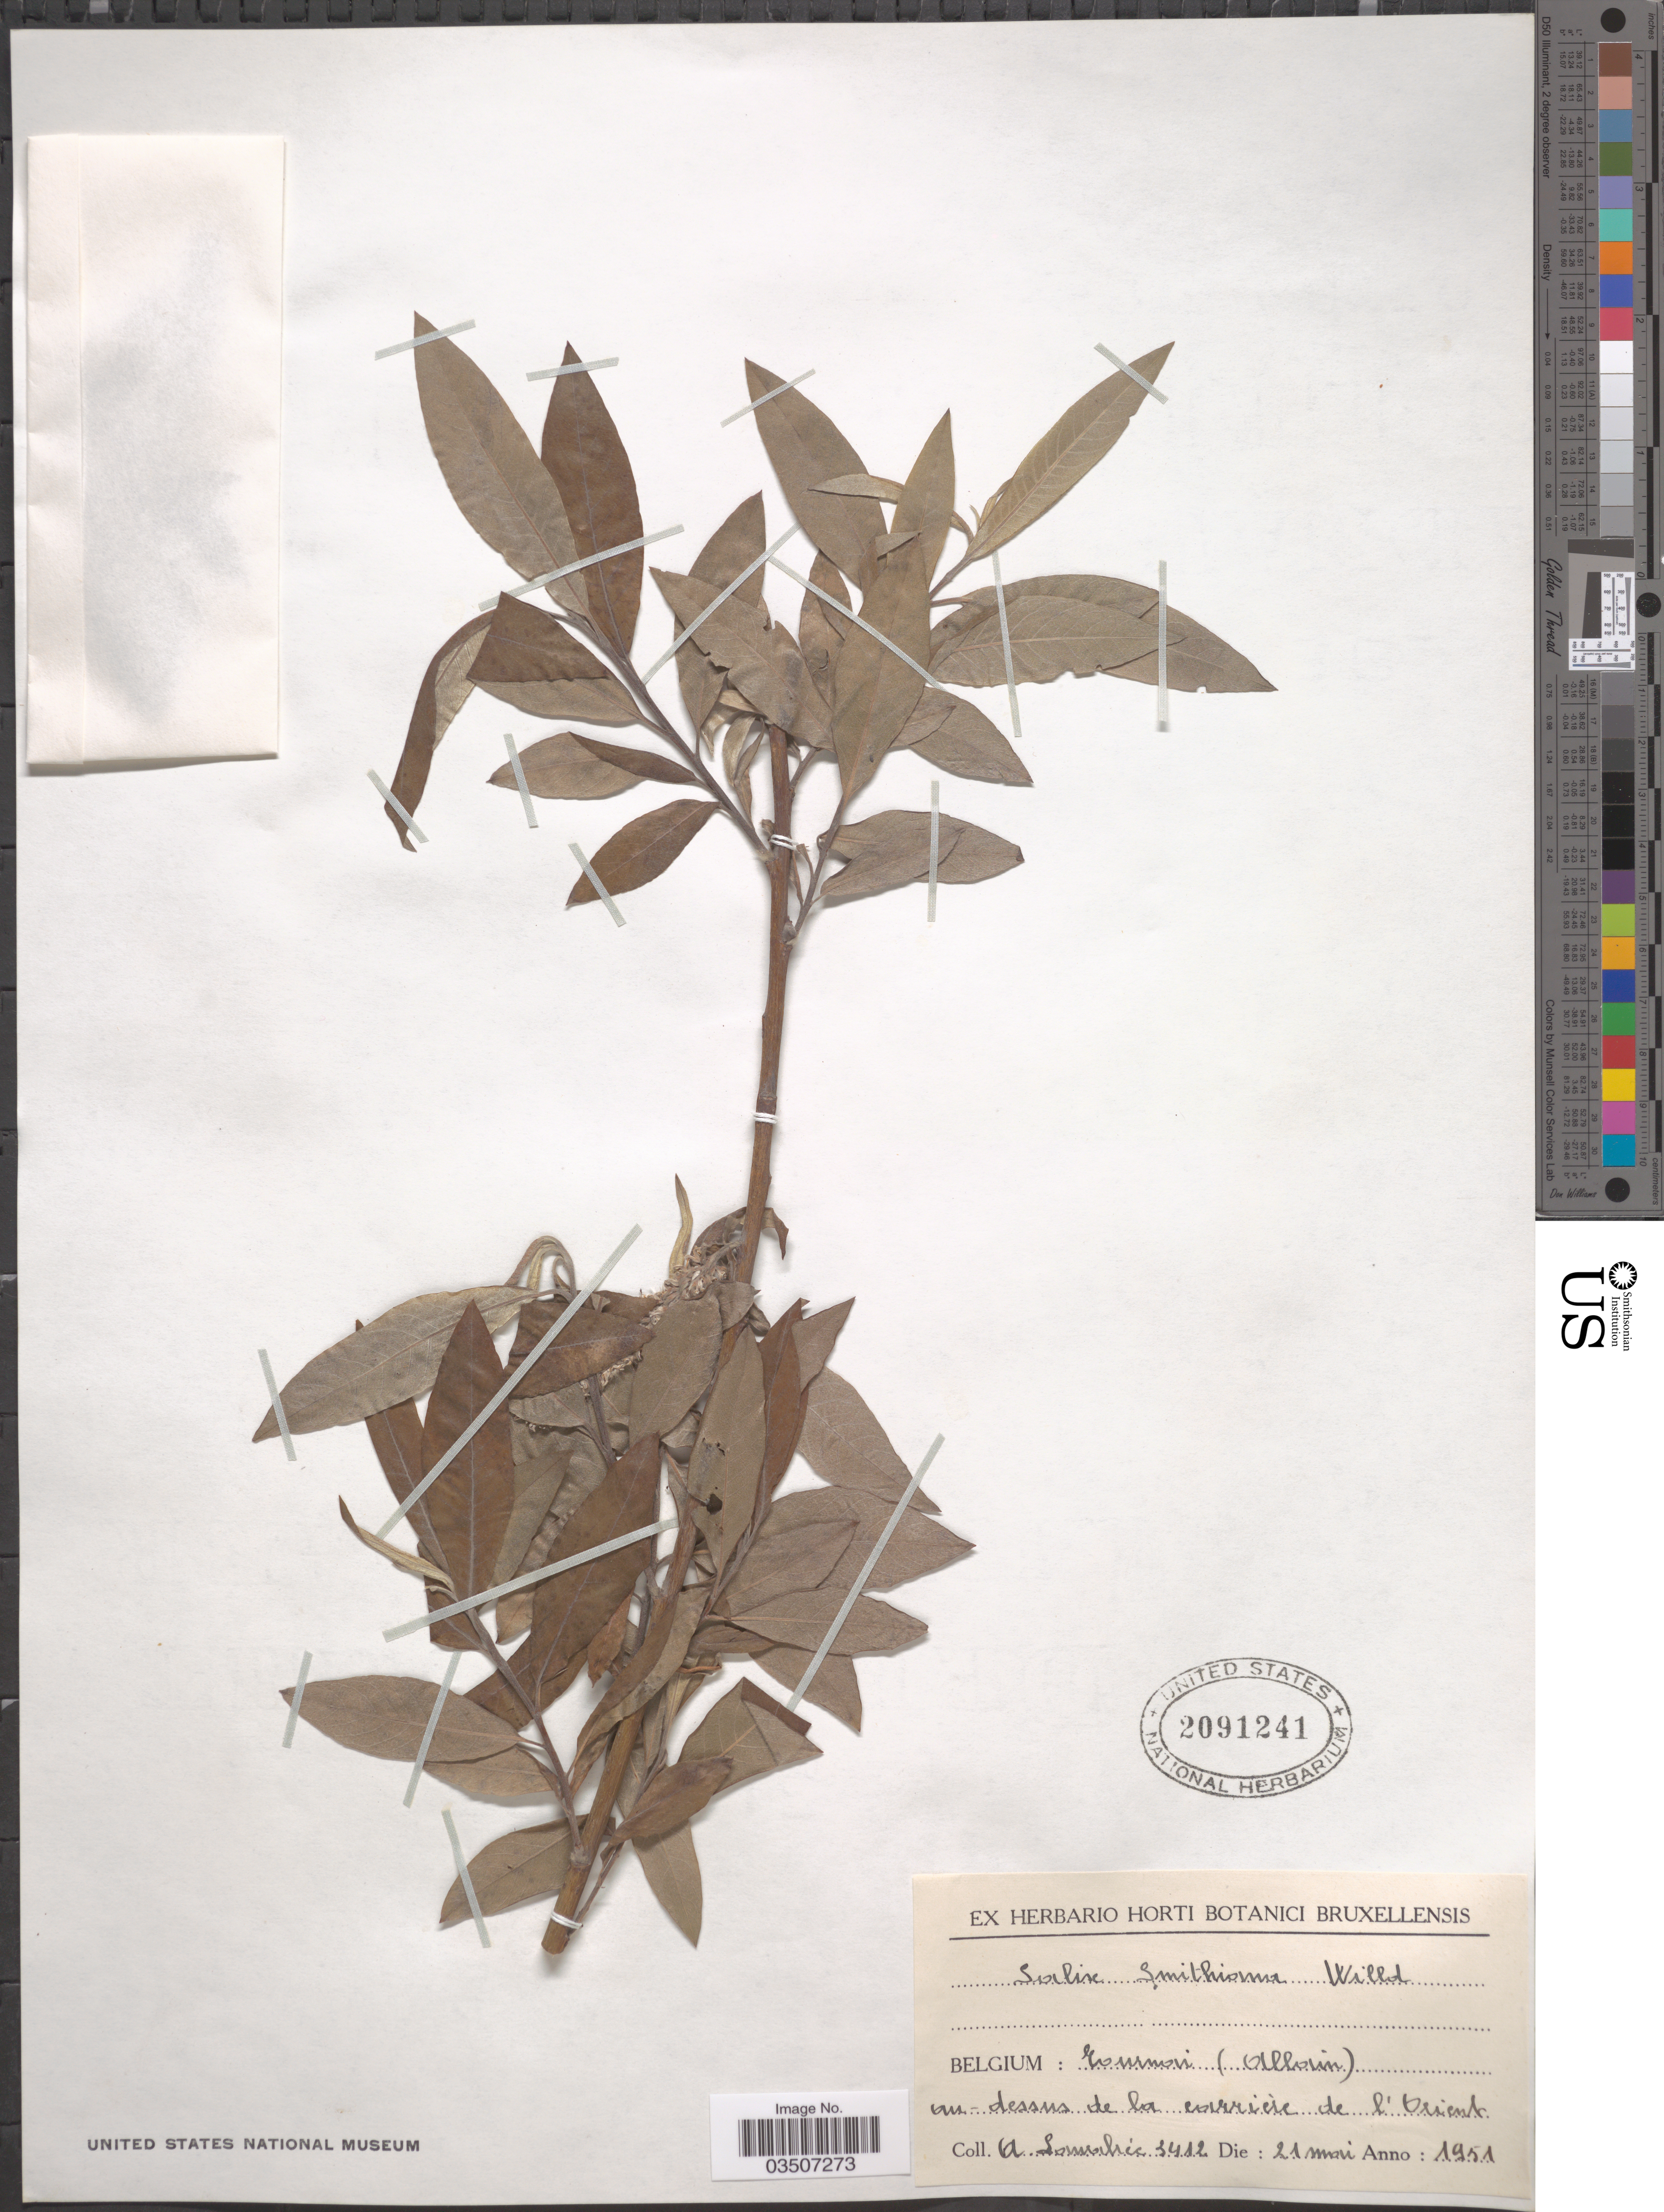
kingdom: Plantae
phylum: Tracheophyta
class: Magnoliopsida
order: Malpighiales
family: Salicaceae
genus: Salix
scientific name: Salix smithiana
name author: Willd.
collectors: A. G. Lawalrée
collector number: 3412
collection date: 1951-05-21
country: Belgium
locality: Tournai (Allain) an - dessus de la carrière de l'Orient.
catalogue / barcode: US 2091241